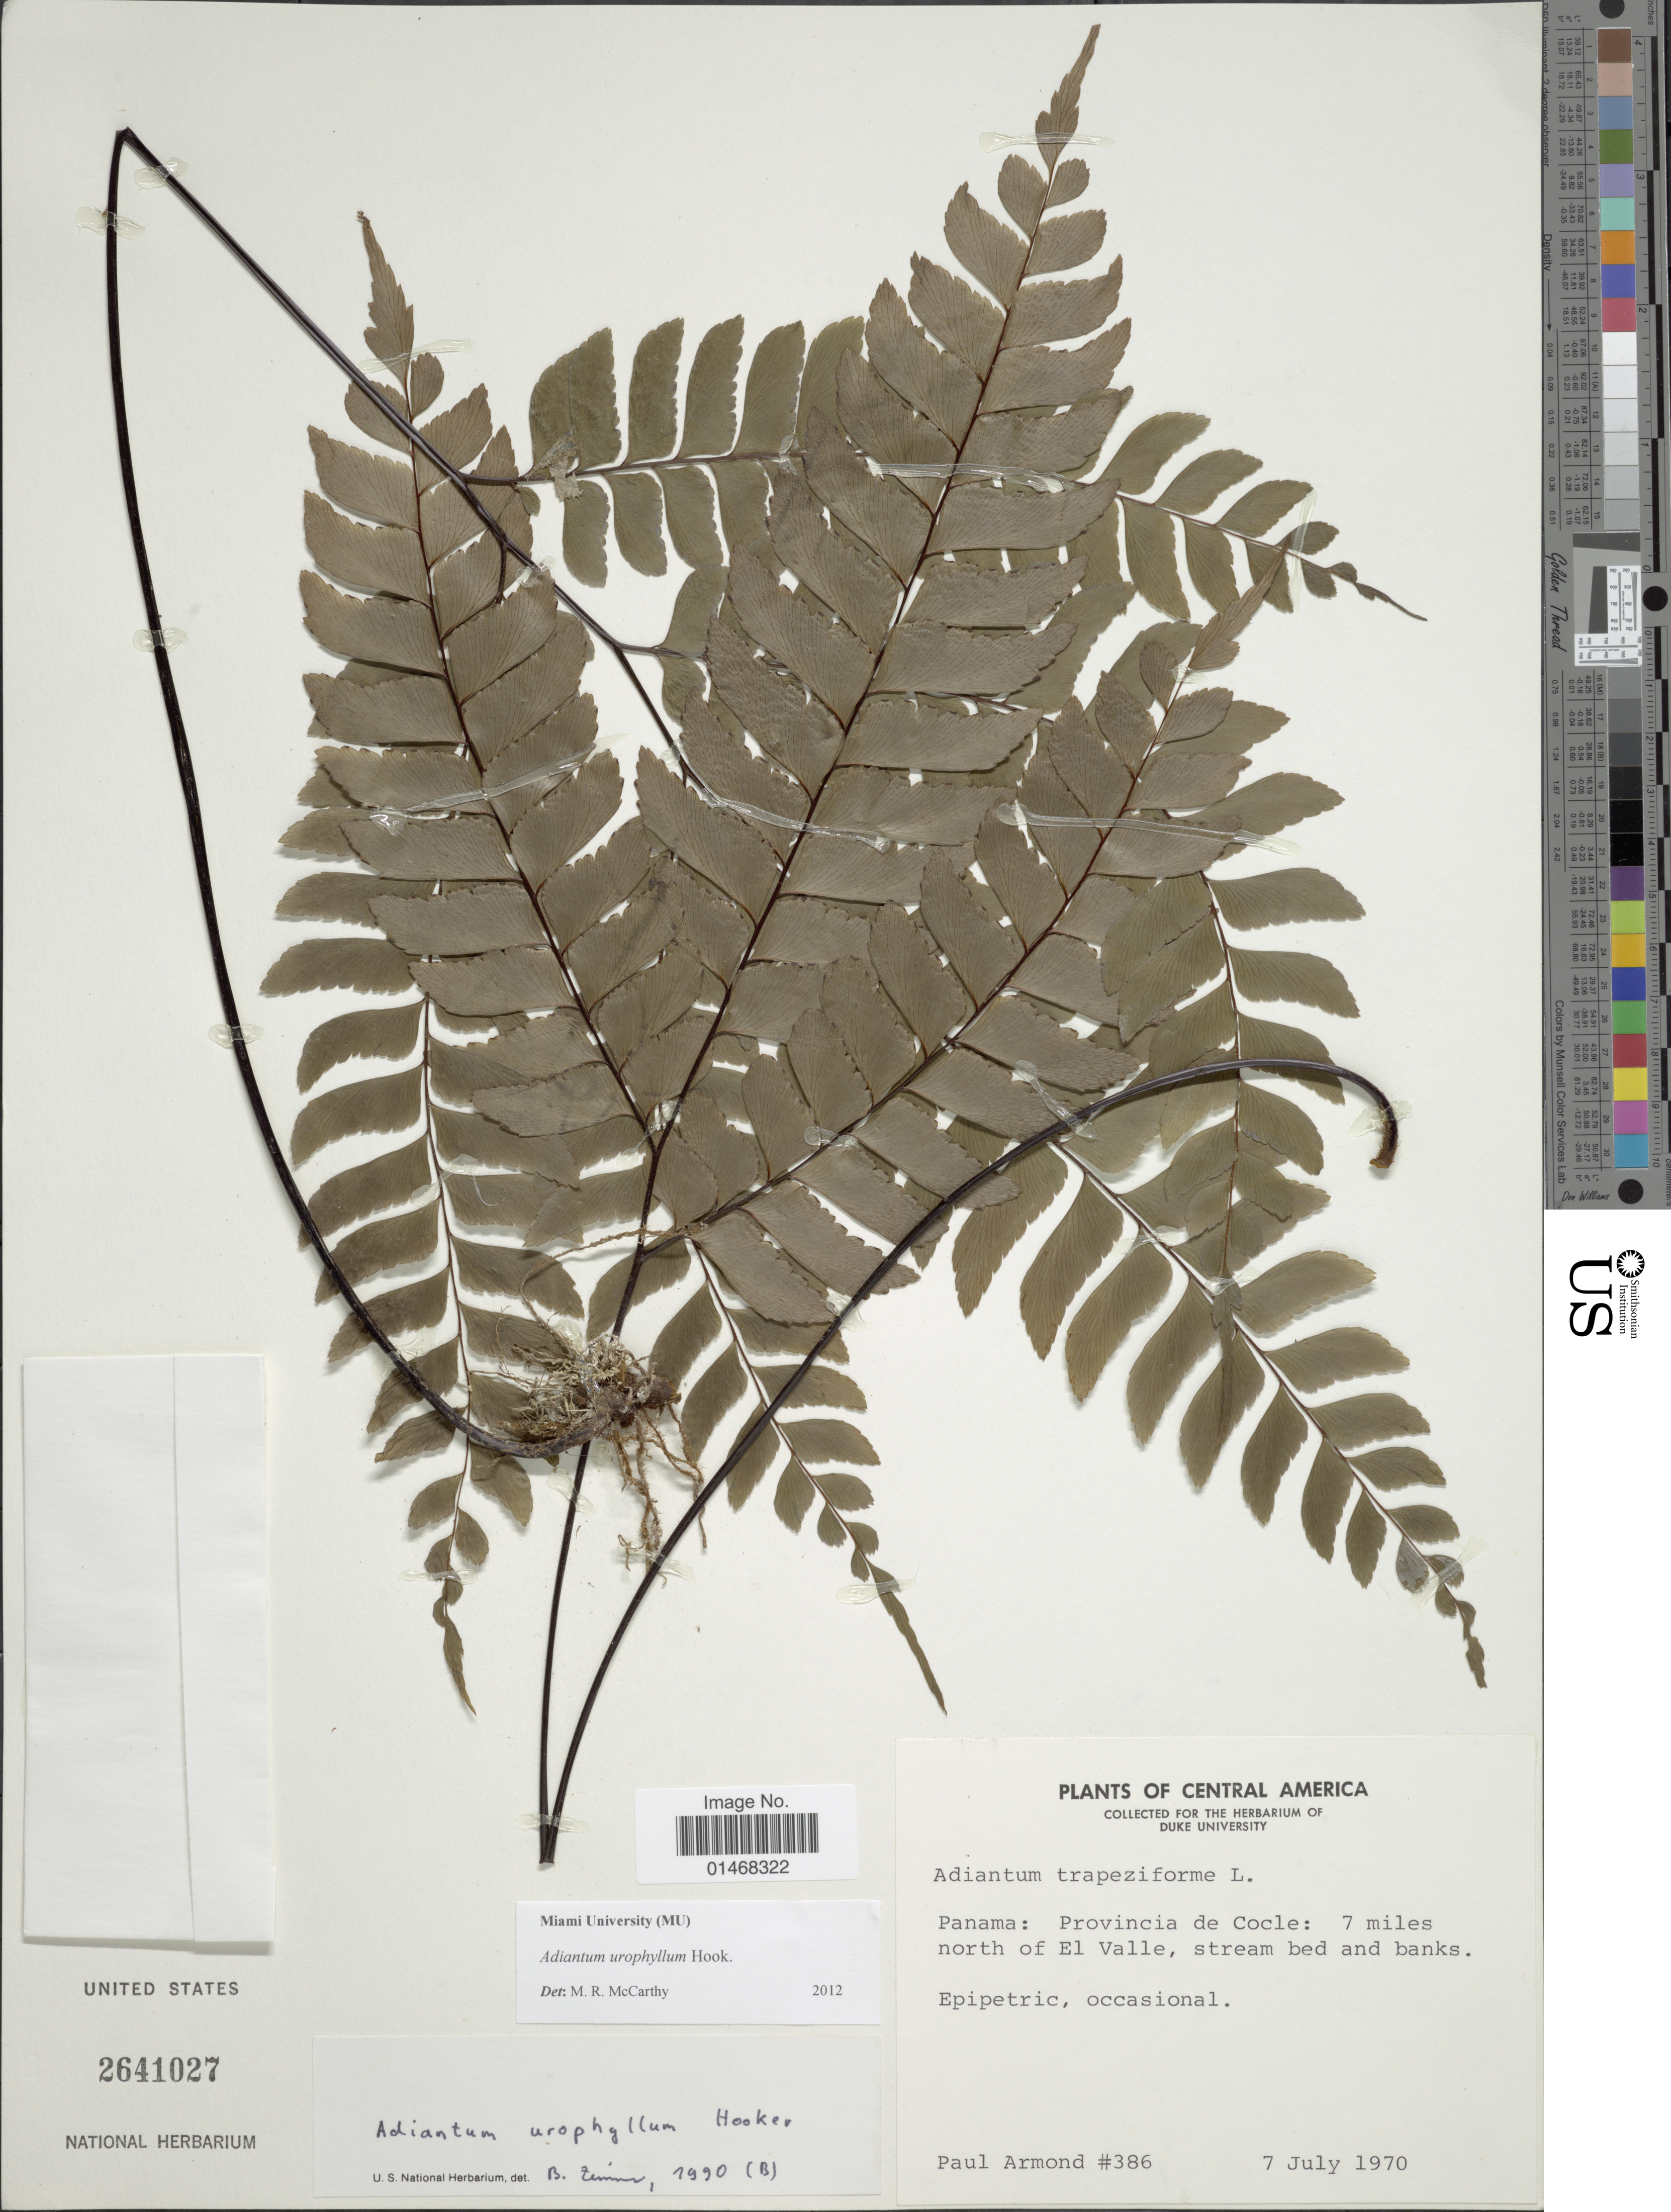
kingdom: Plantae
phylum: Tracheophyta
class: Polypodiopsida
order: Polypodiales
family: Pteridaceae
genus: Adiantum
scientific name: Adiantum urophyllum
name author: Hook.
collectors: P. Armond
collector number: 386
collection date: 1970-07-07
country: Panama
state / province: Coclé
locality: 7 miles north of EL Valle, stream bed and banks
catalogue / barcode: US 2641027